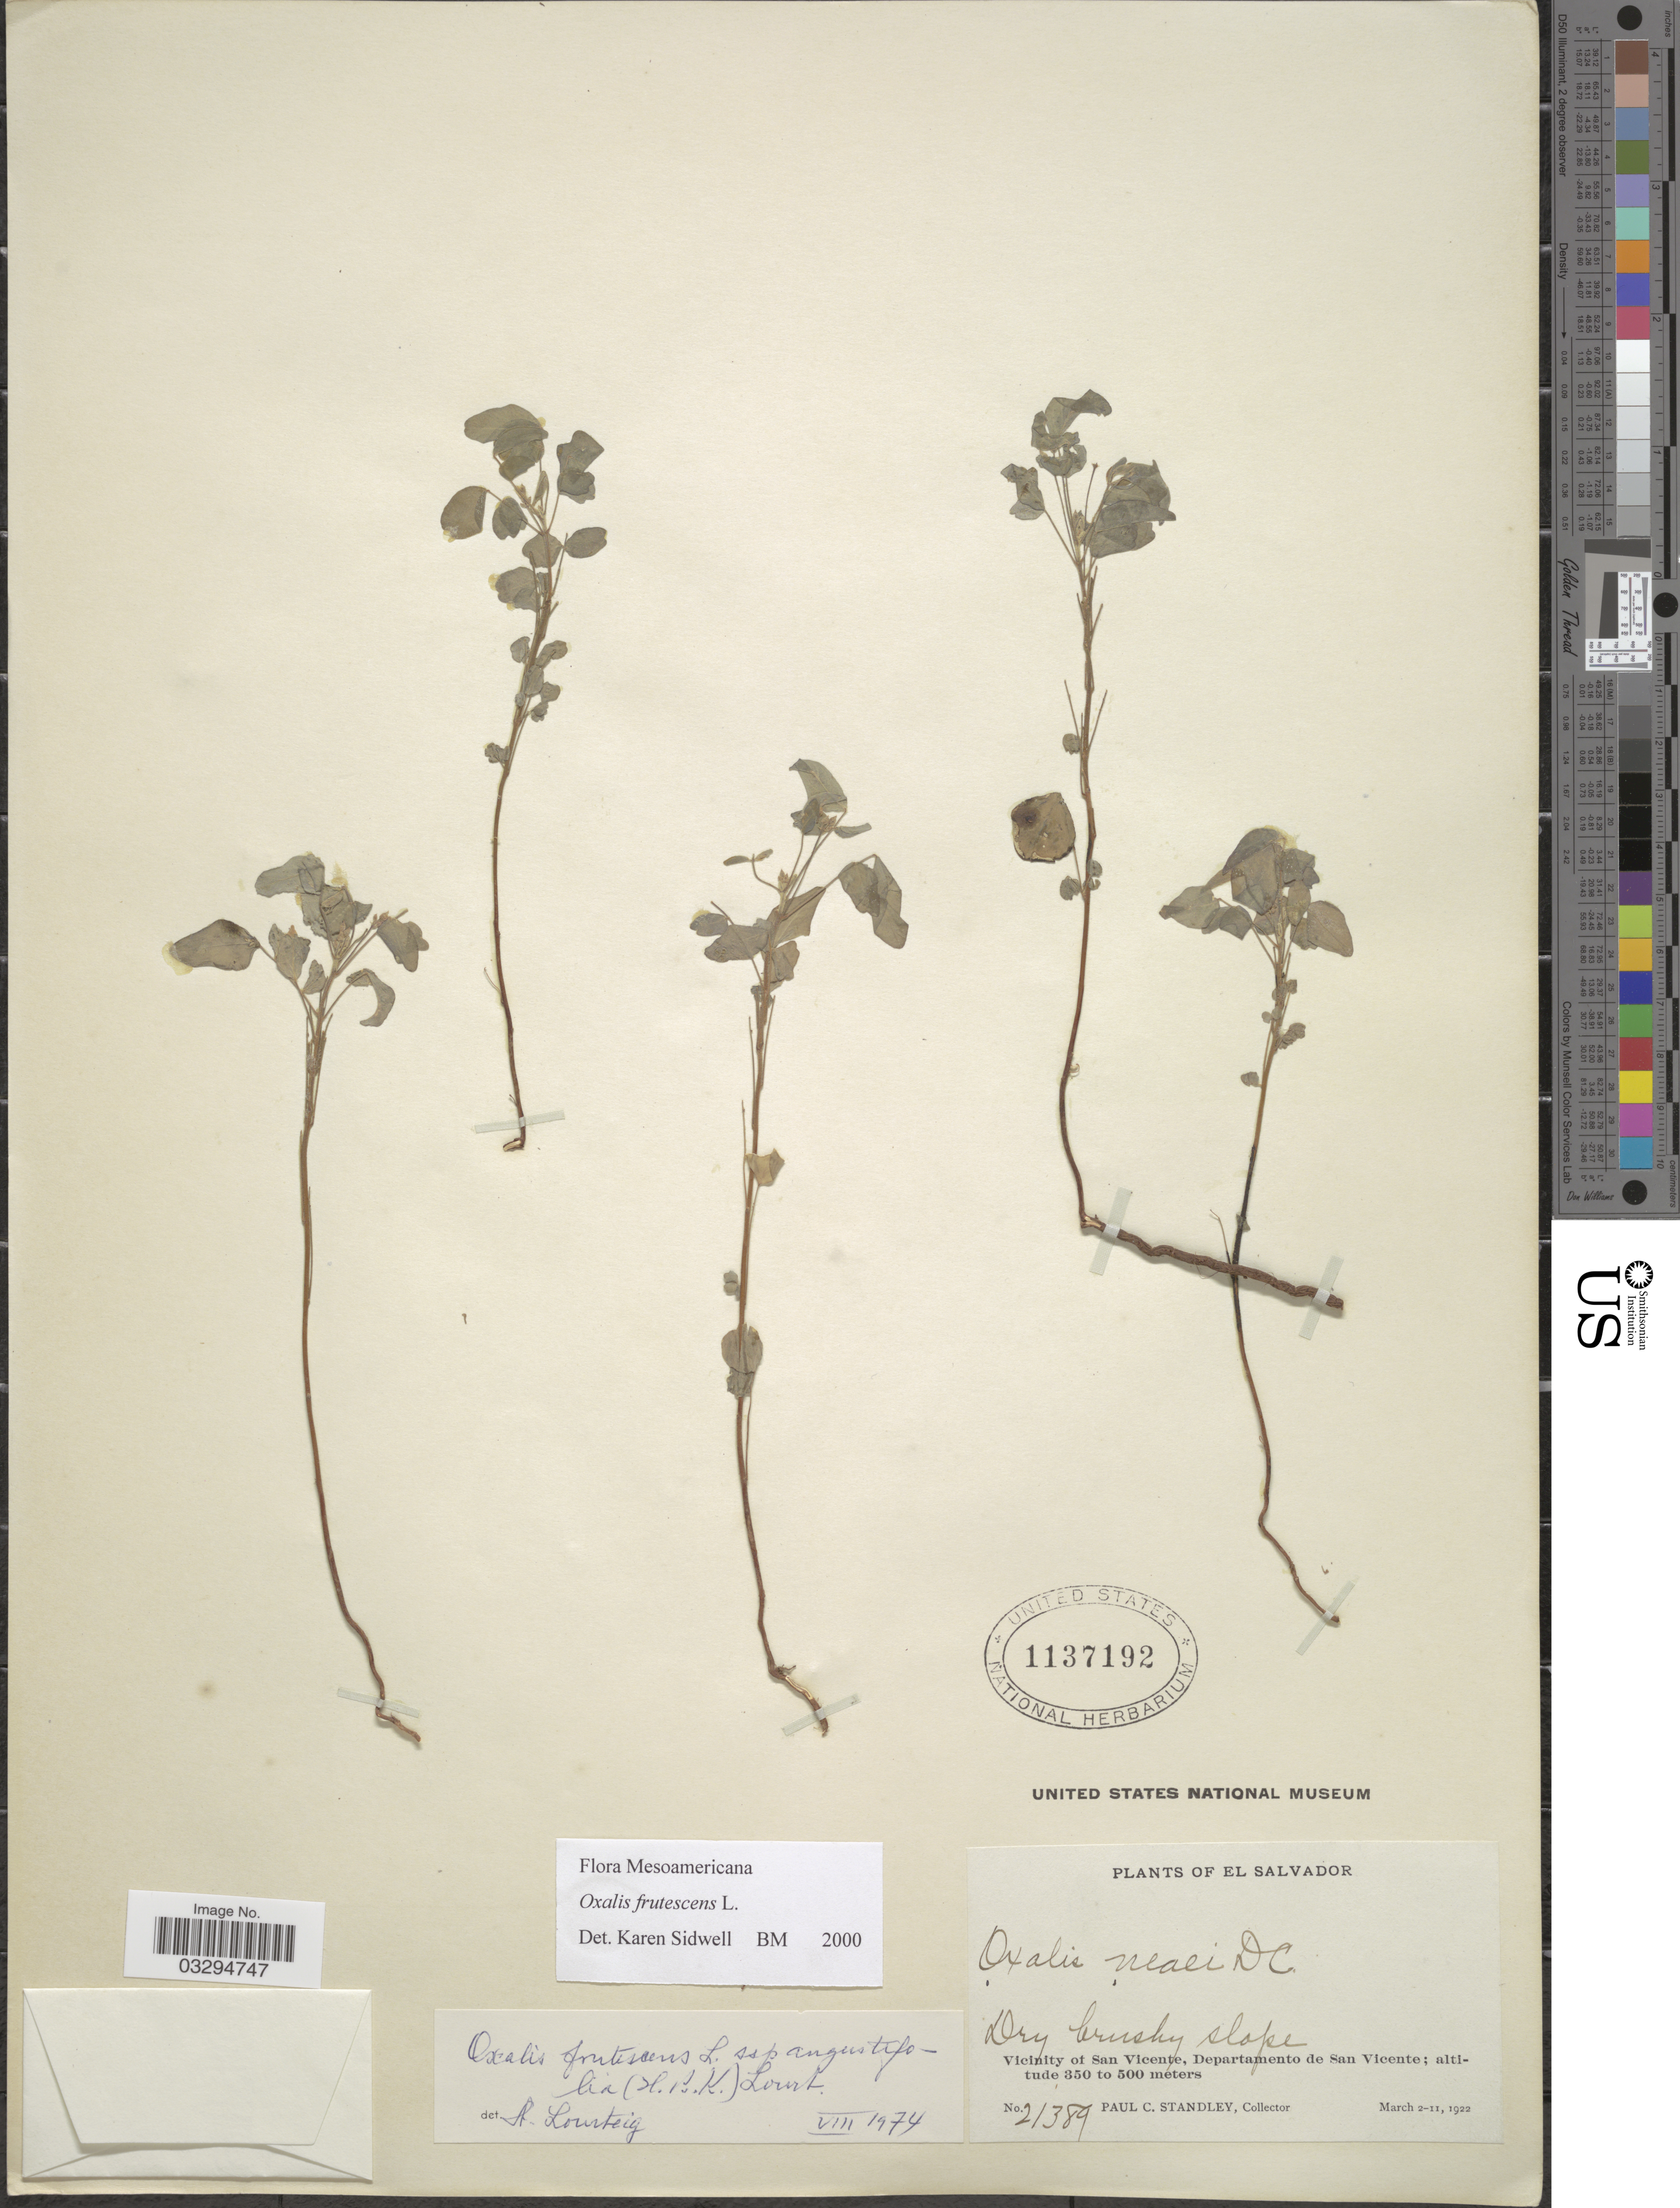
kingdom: Plantae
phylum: Tracheophyta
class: Magnoliopsida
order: Oxalidales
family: Oxalidaceae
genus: Oxalis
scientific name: Oxalis frutescens subsp. angustifolia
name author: (Kunth) Lourteig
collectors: P. C. Standley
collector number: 21389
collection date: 1922-03-02/1922-03-11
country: El Salvador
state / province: San Vincente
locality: Vicinity of San Vicente, Departamento de San Vicente.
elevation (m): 350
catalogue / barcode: US 1137192